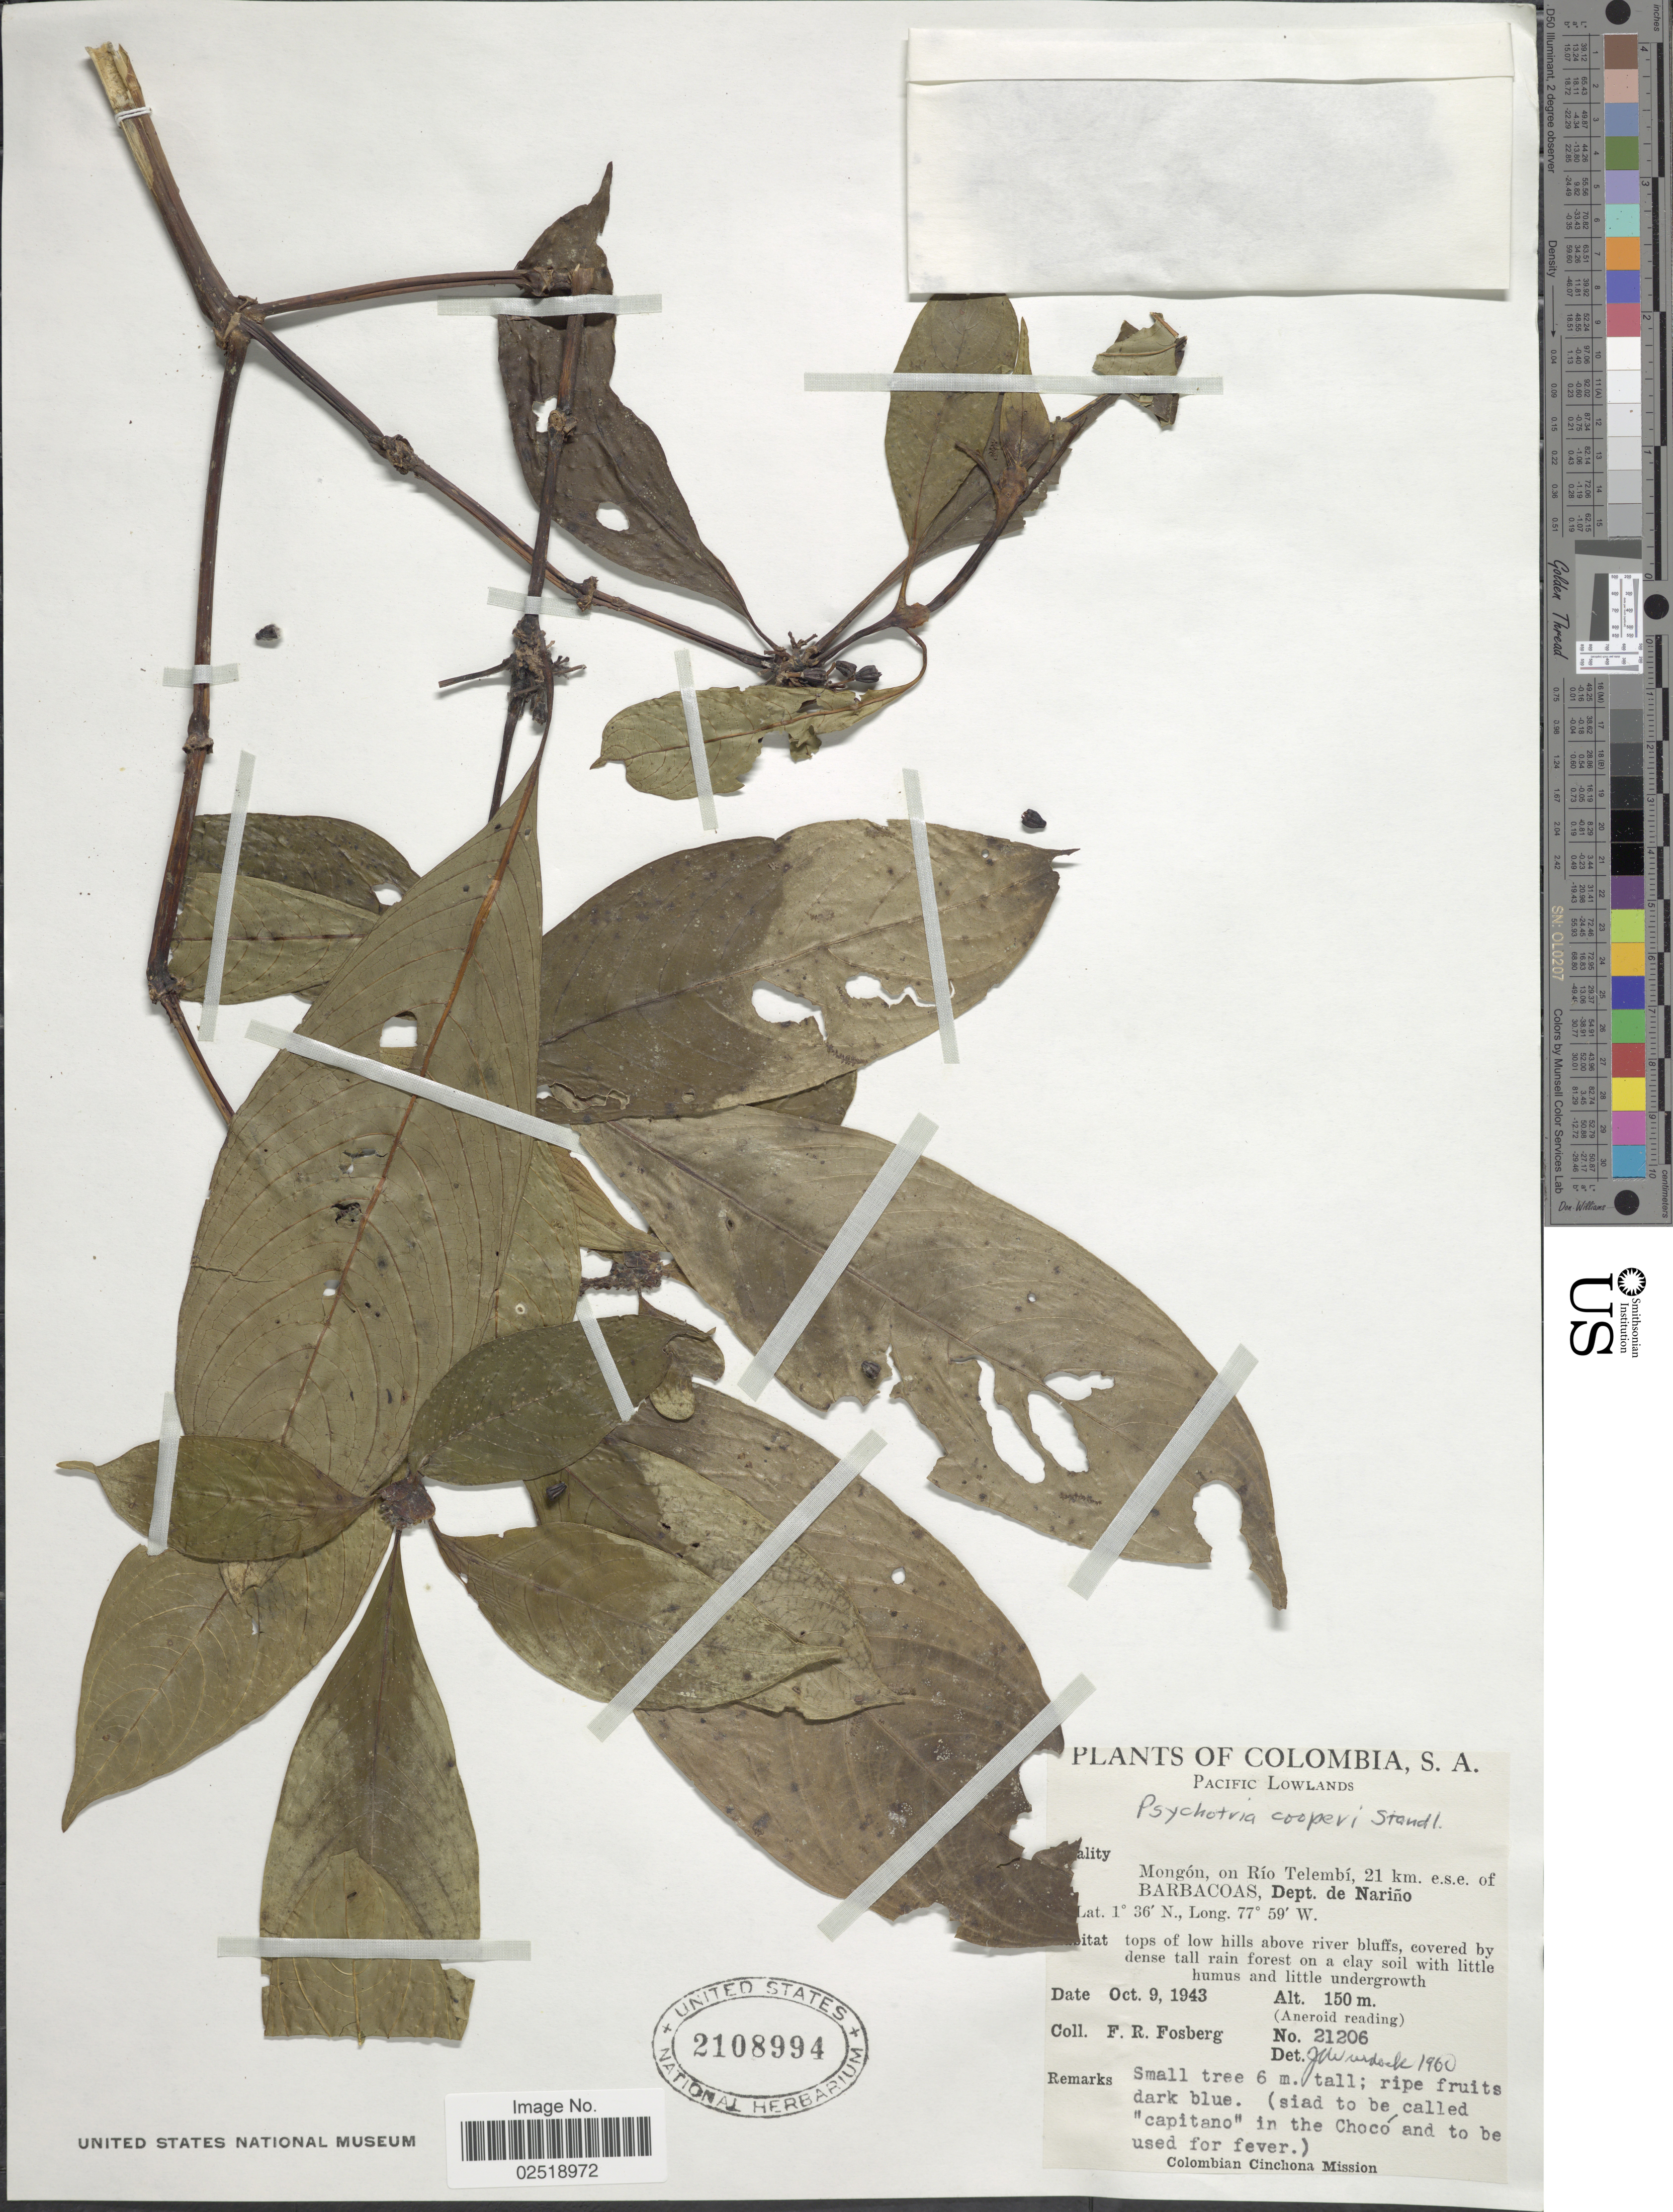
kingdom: Plantae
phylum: Tracheophyta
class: Magnoliopsida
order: Gentianales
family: Rubiaceae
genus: Psychotria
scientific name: Psychotria cooperi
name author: Standl.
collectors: F. R. Fosberg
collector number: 21206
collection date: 1943-10-09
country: Colombia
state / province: Nariño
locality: Pacific Lowlands, Mongón, on Río Telembí, 21 km e.s.e. of Barbacoas, Dept. Nariño, top of low hills above river bluffs, covered by dense tall rain forest on a clay soil with little humus and little undergrowth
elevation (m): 150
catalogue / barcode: US 2108994